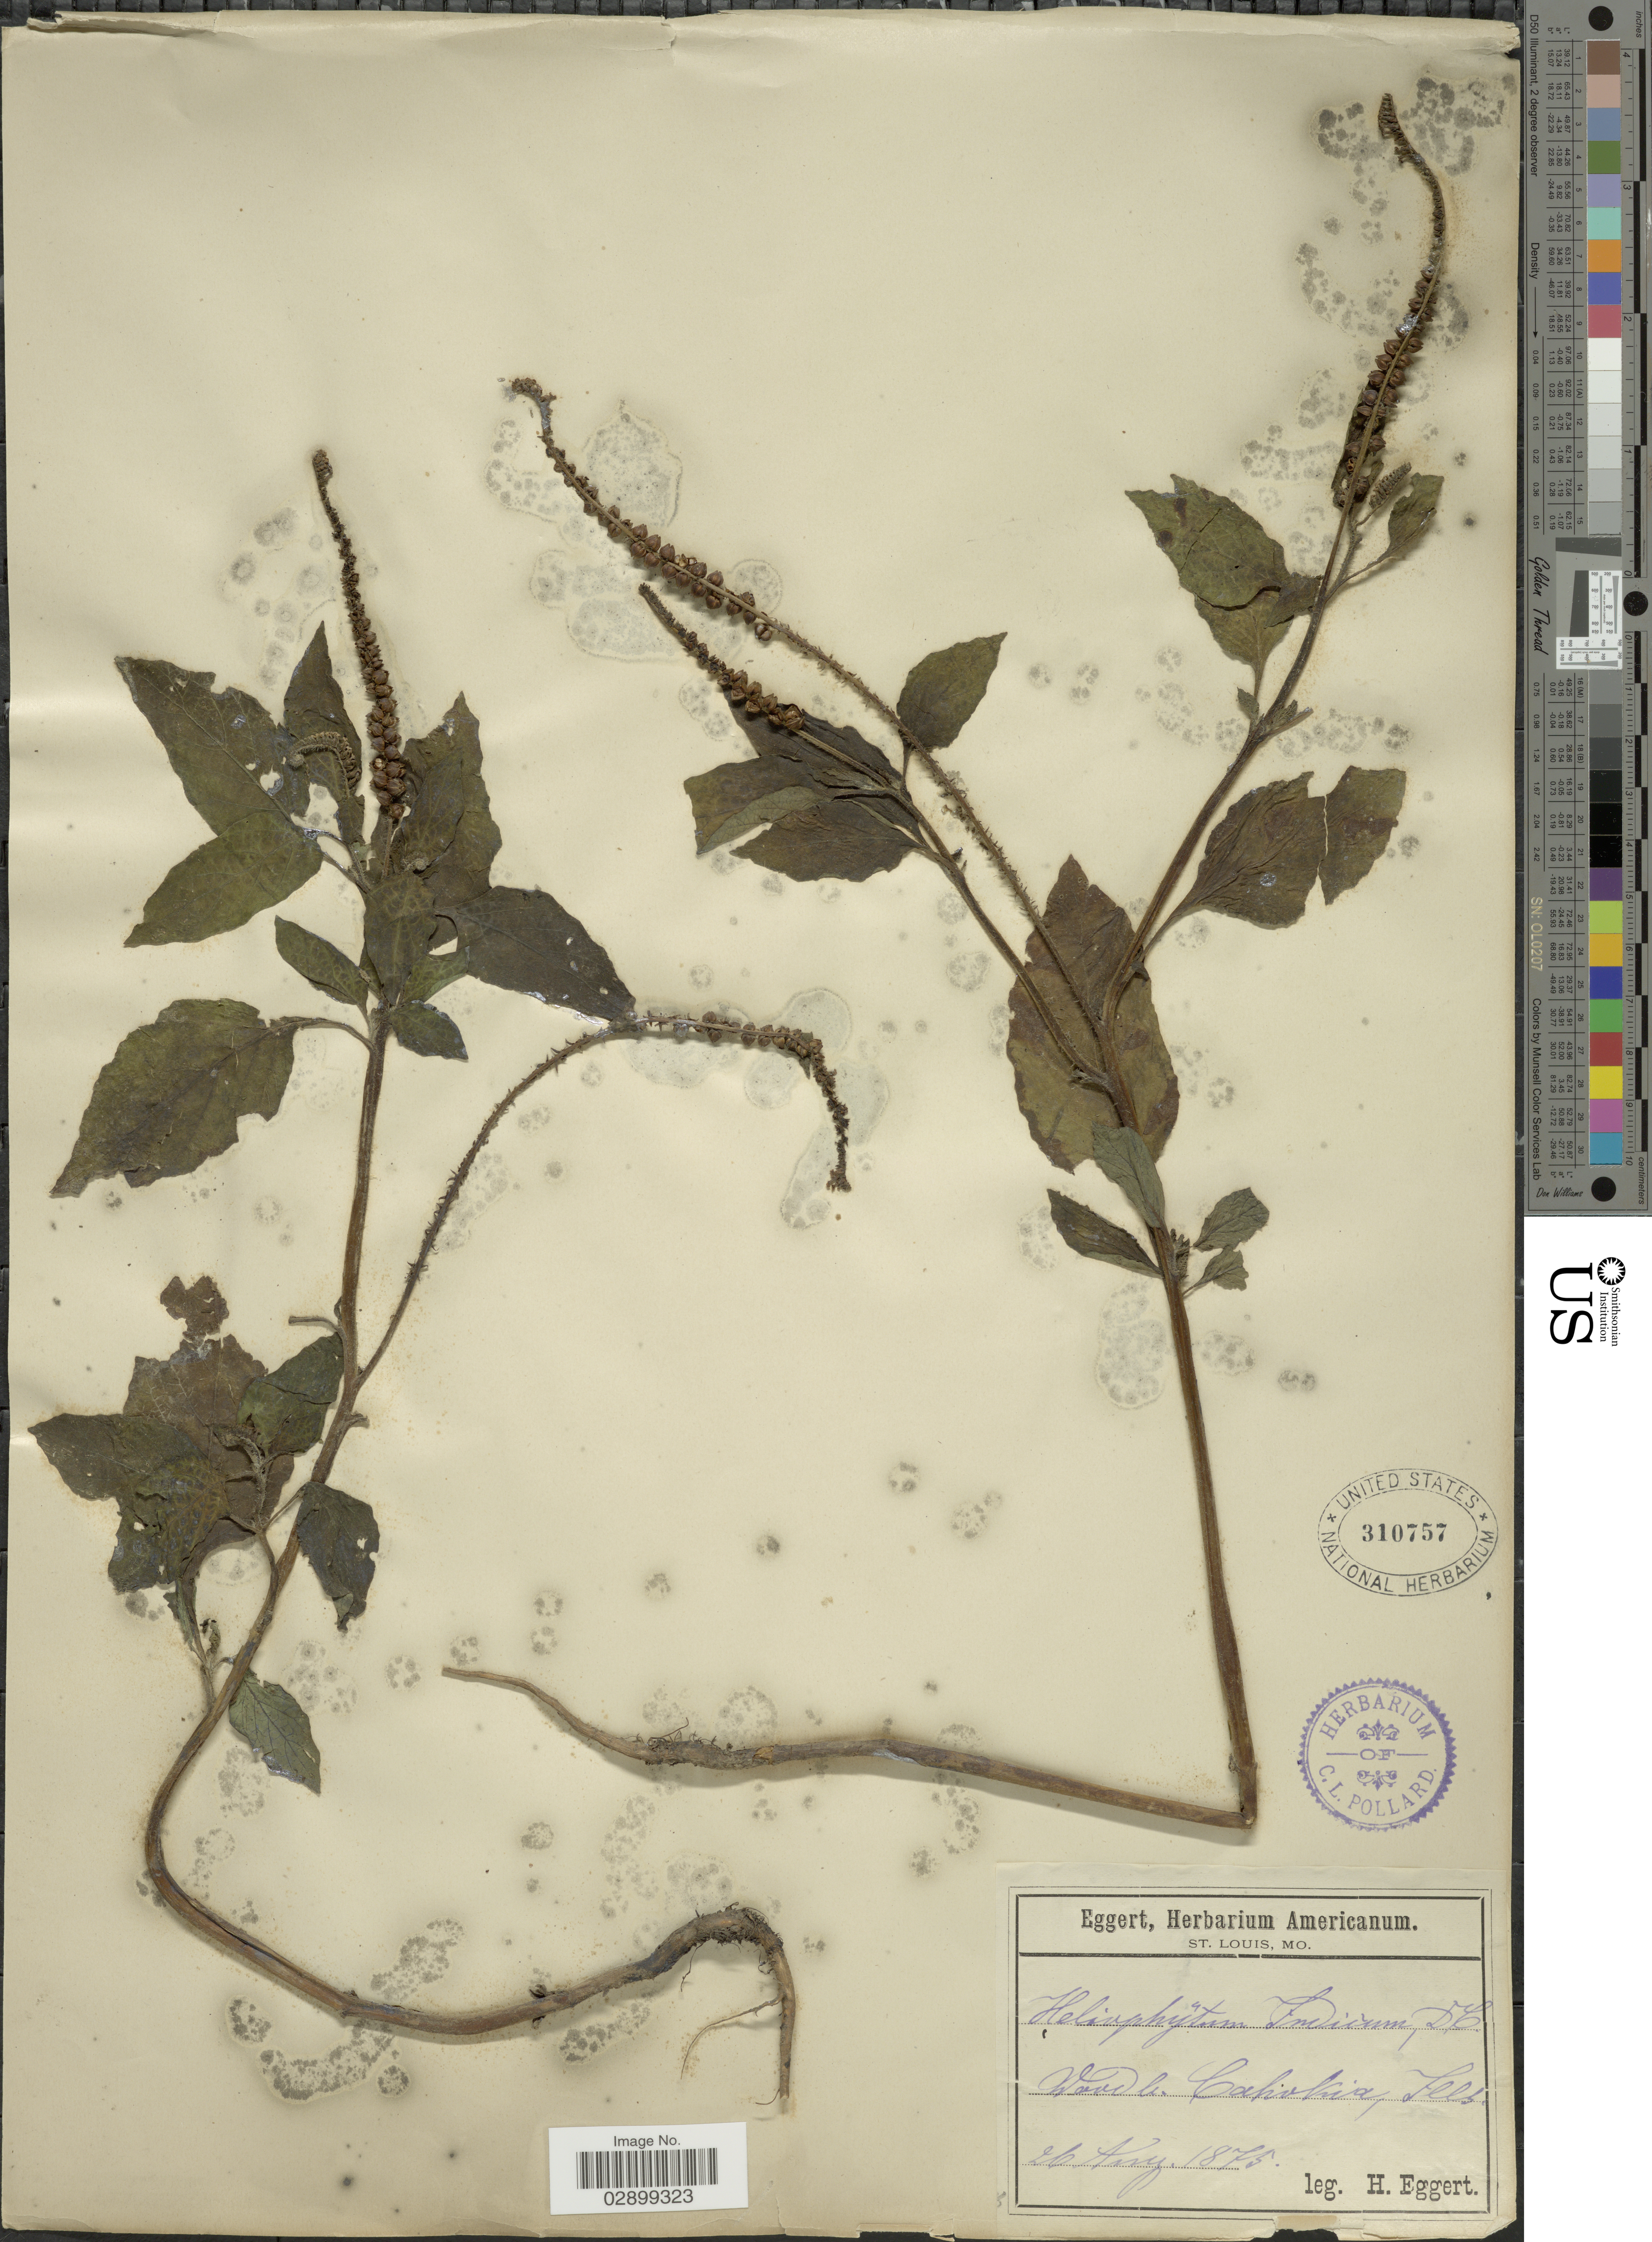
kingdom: Plantae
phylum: Tracheophyta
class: Magnoliopsida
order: Boraginales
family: Heliotropiaceae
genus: Heliotropium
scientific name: Heliotropium indicum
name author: L.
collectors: H. Eggert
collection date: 1875-08-26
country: United States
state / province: Illinois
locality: Wood b. Cahokia, Ills.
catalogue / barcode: US 310757